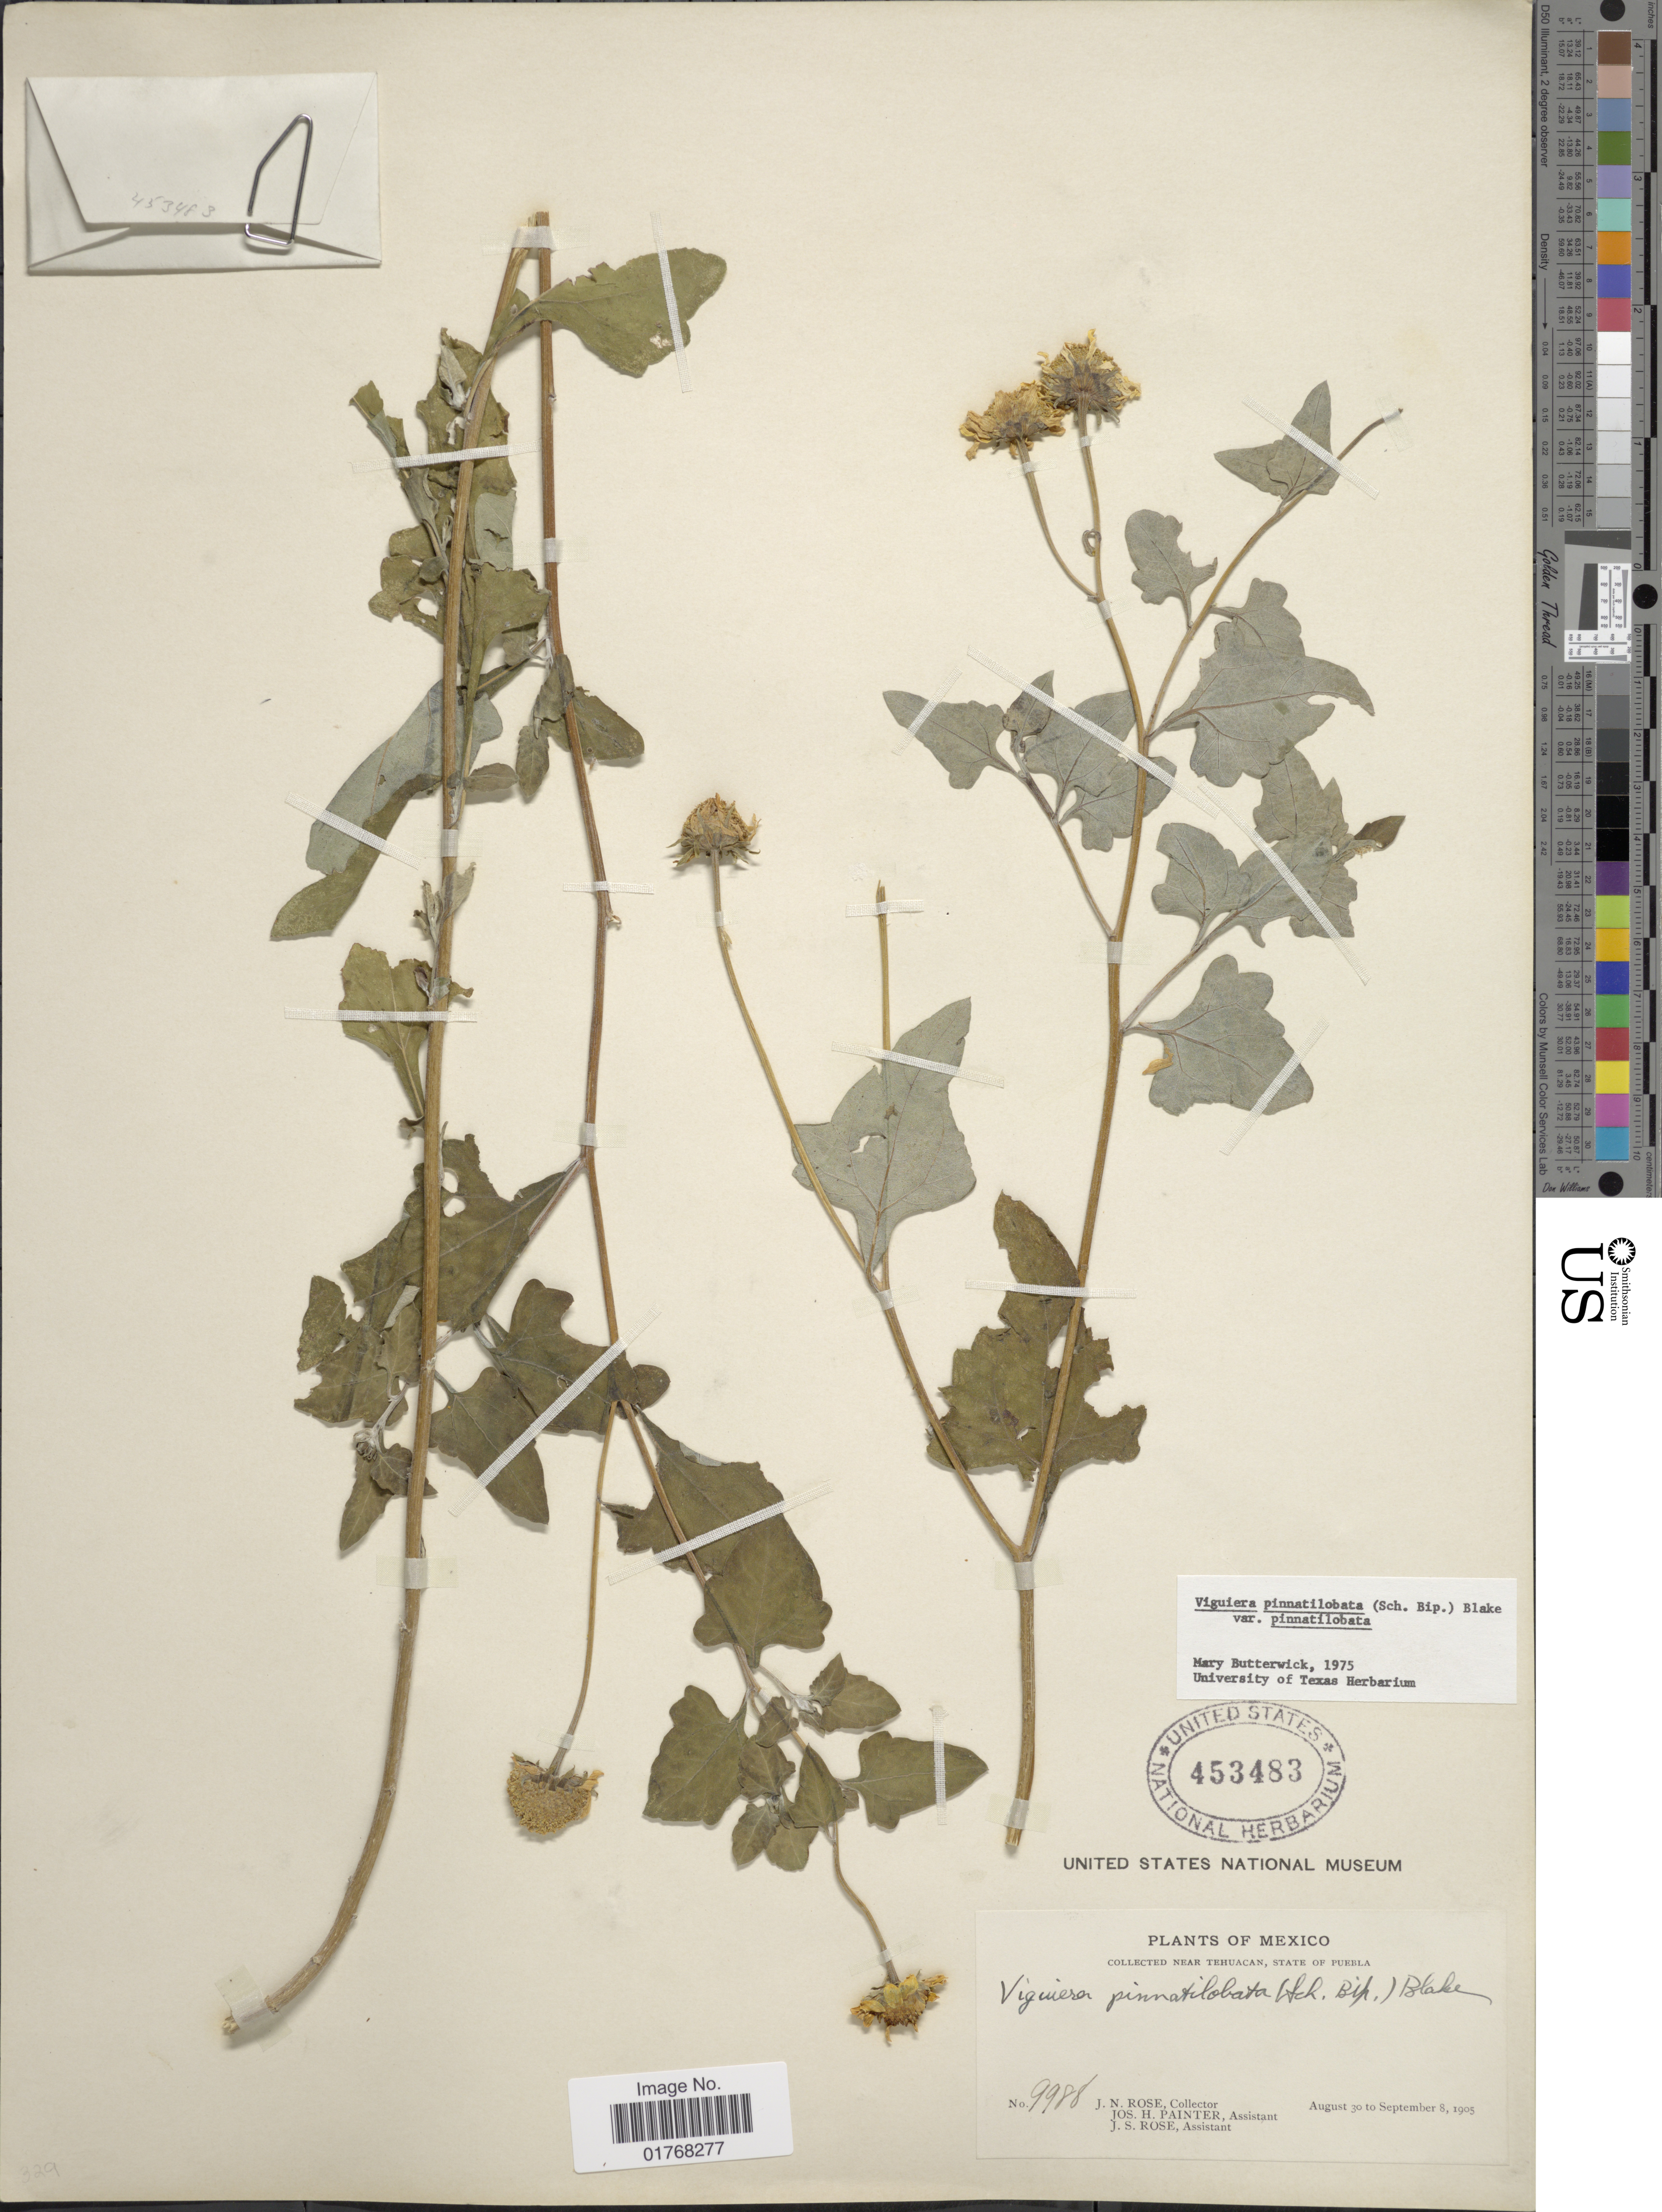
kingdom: Plantae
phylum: Tracheophyta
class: Magnoliopsida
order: Asterales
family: Asteraceae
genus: Viguiera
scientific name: Viguiera pinnatilobata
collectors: J. N. Rose, J. H. Painter & J. S. Rose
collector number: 9988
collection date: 1905-08-30/1905-09-08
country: Mexico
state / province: Puebla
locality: Near Tehuacan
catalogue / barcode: US 453483